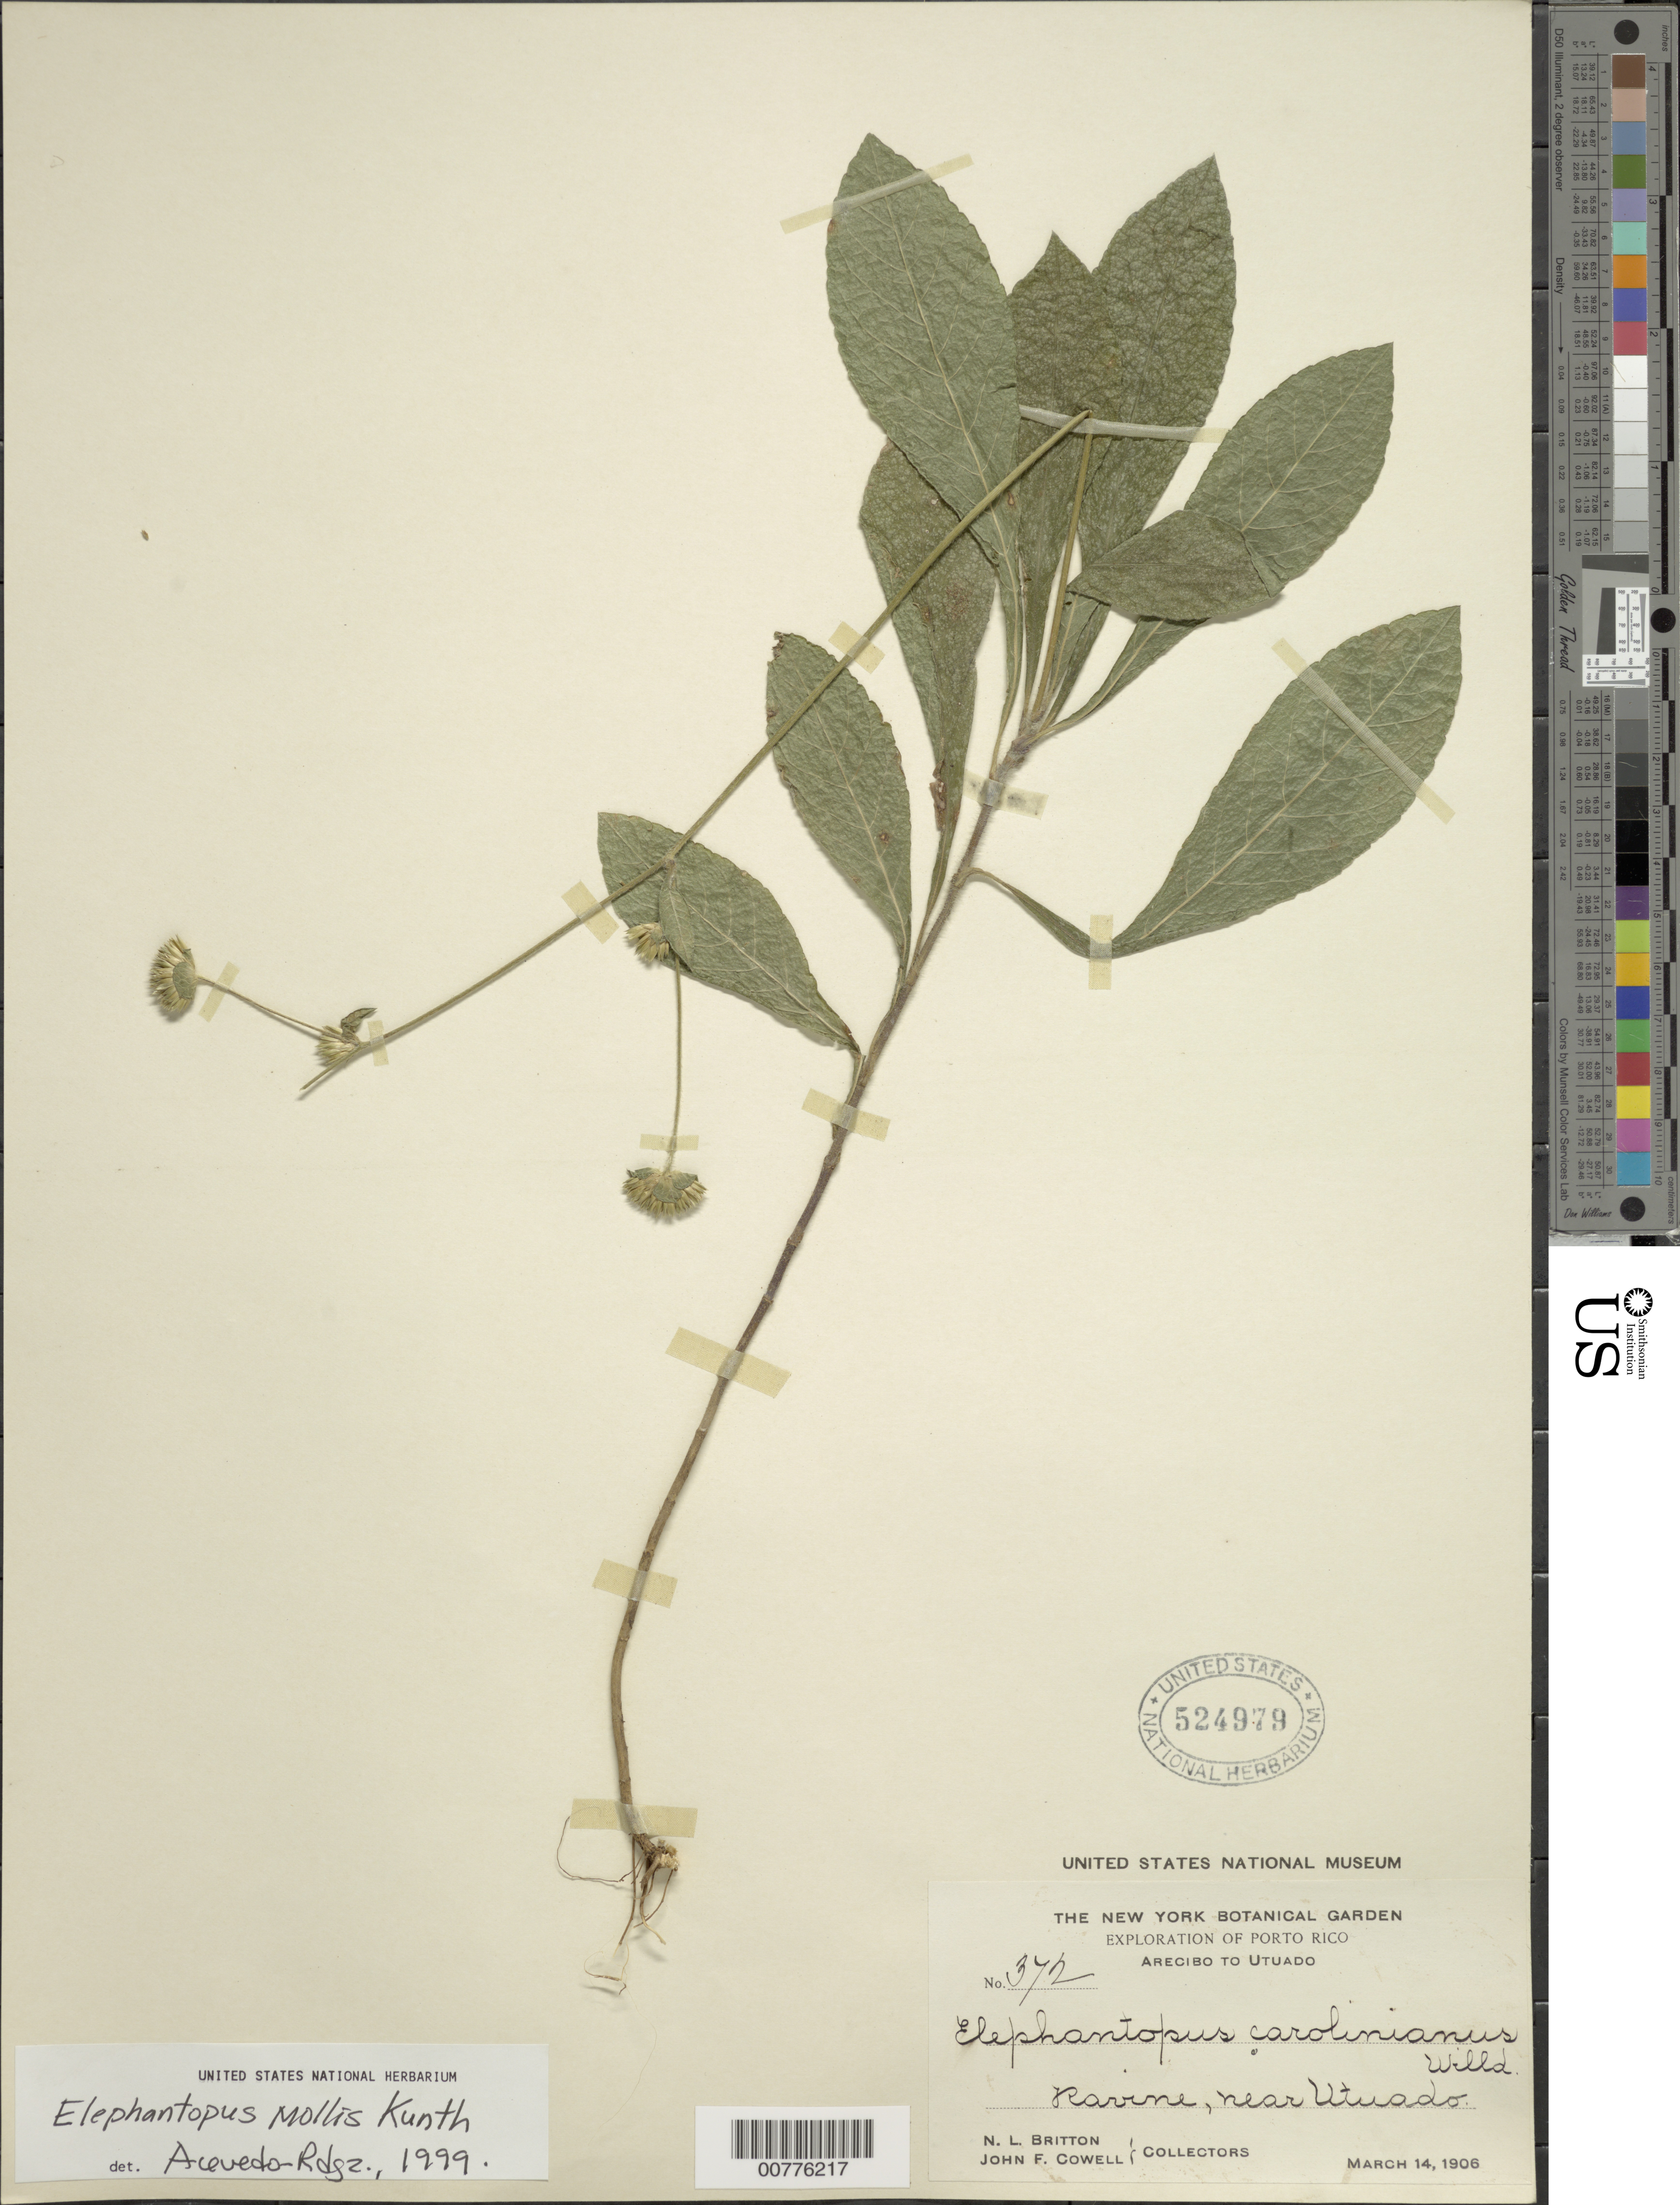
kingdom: Plantae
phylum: Tracheophyta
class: Magnoliopsida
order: Asterales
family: Asteraceae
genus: Elephantopus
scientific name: Elephantopus mollis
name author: Kunth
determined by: Acevedo-Rodríguez, P., (BOT), Smithsonian Institution - National Museum of Natural History (UNITED STATES)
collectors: N. Britton & J. F. Cowell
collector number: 372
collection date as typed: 14 Mar 1906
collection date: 1906-03-14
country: Puerto Rico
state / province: Utuado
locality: Arecibo to Utuado. Ravine, near Utuado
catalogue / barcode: US 524979